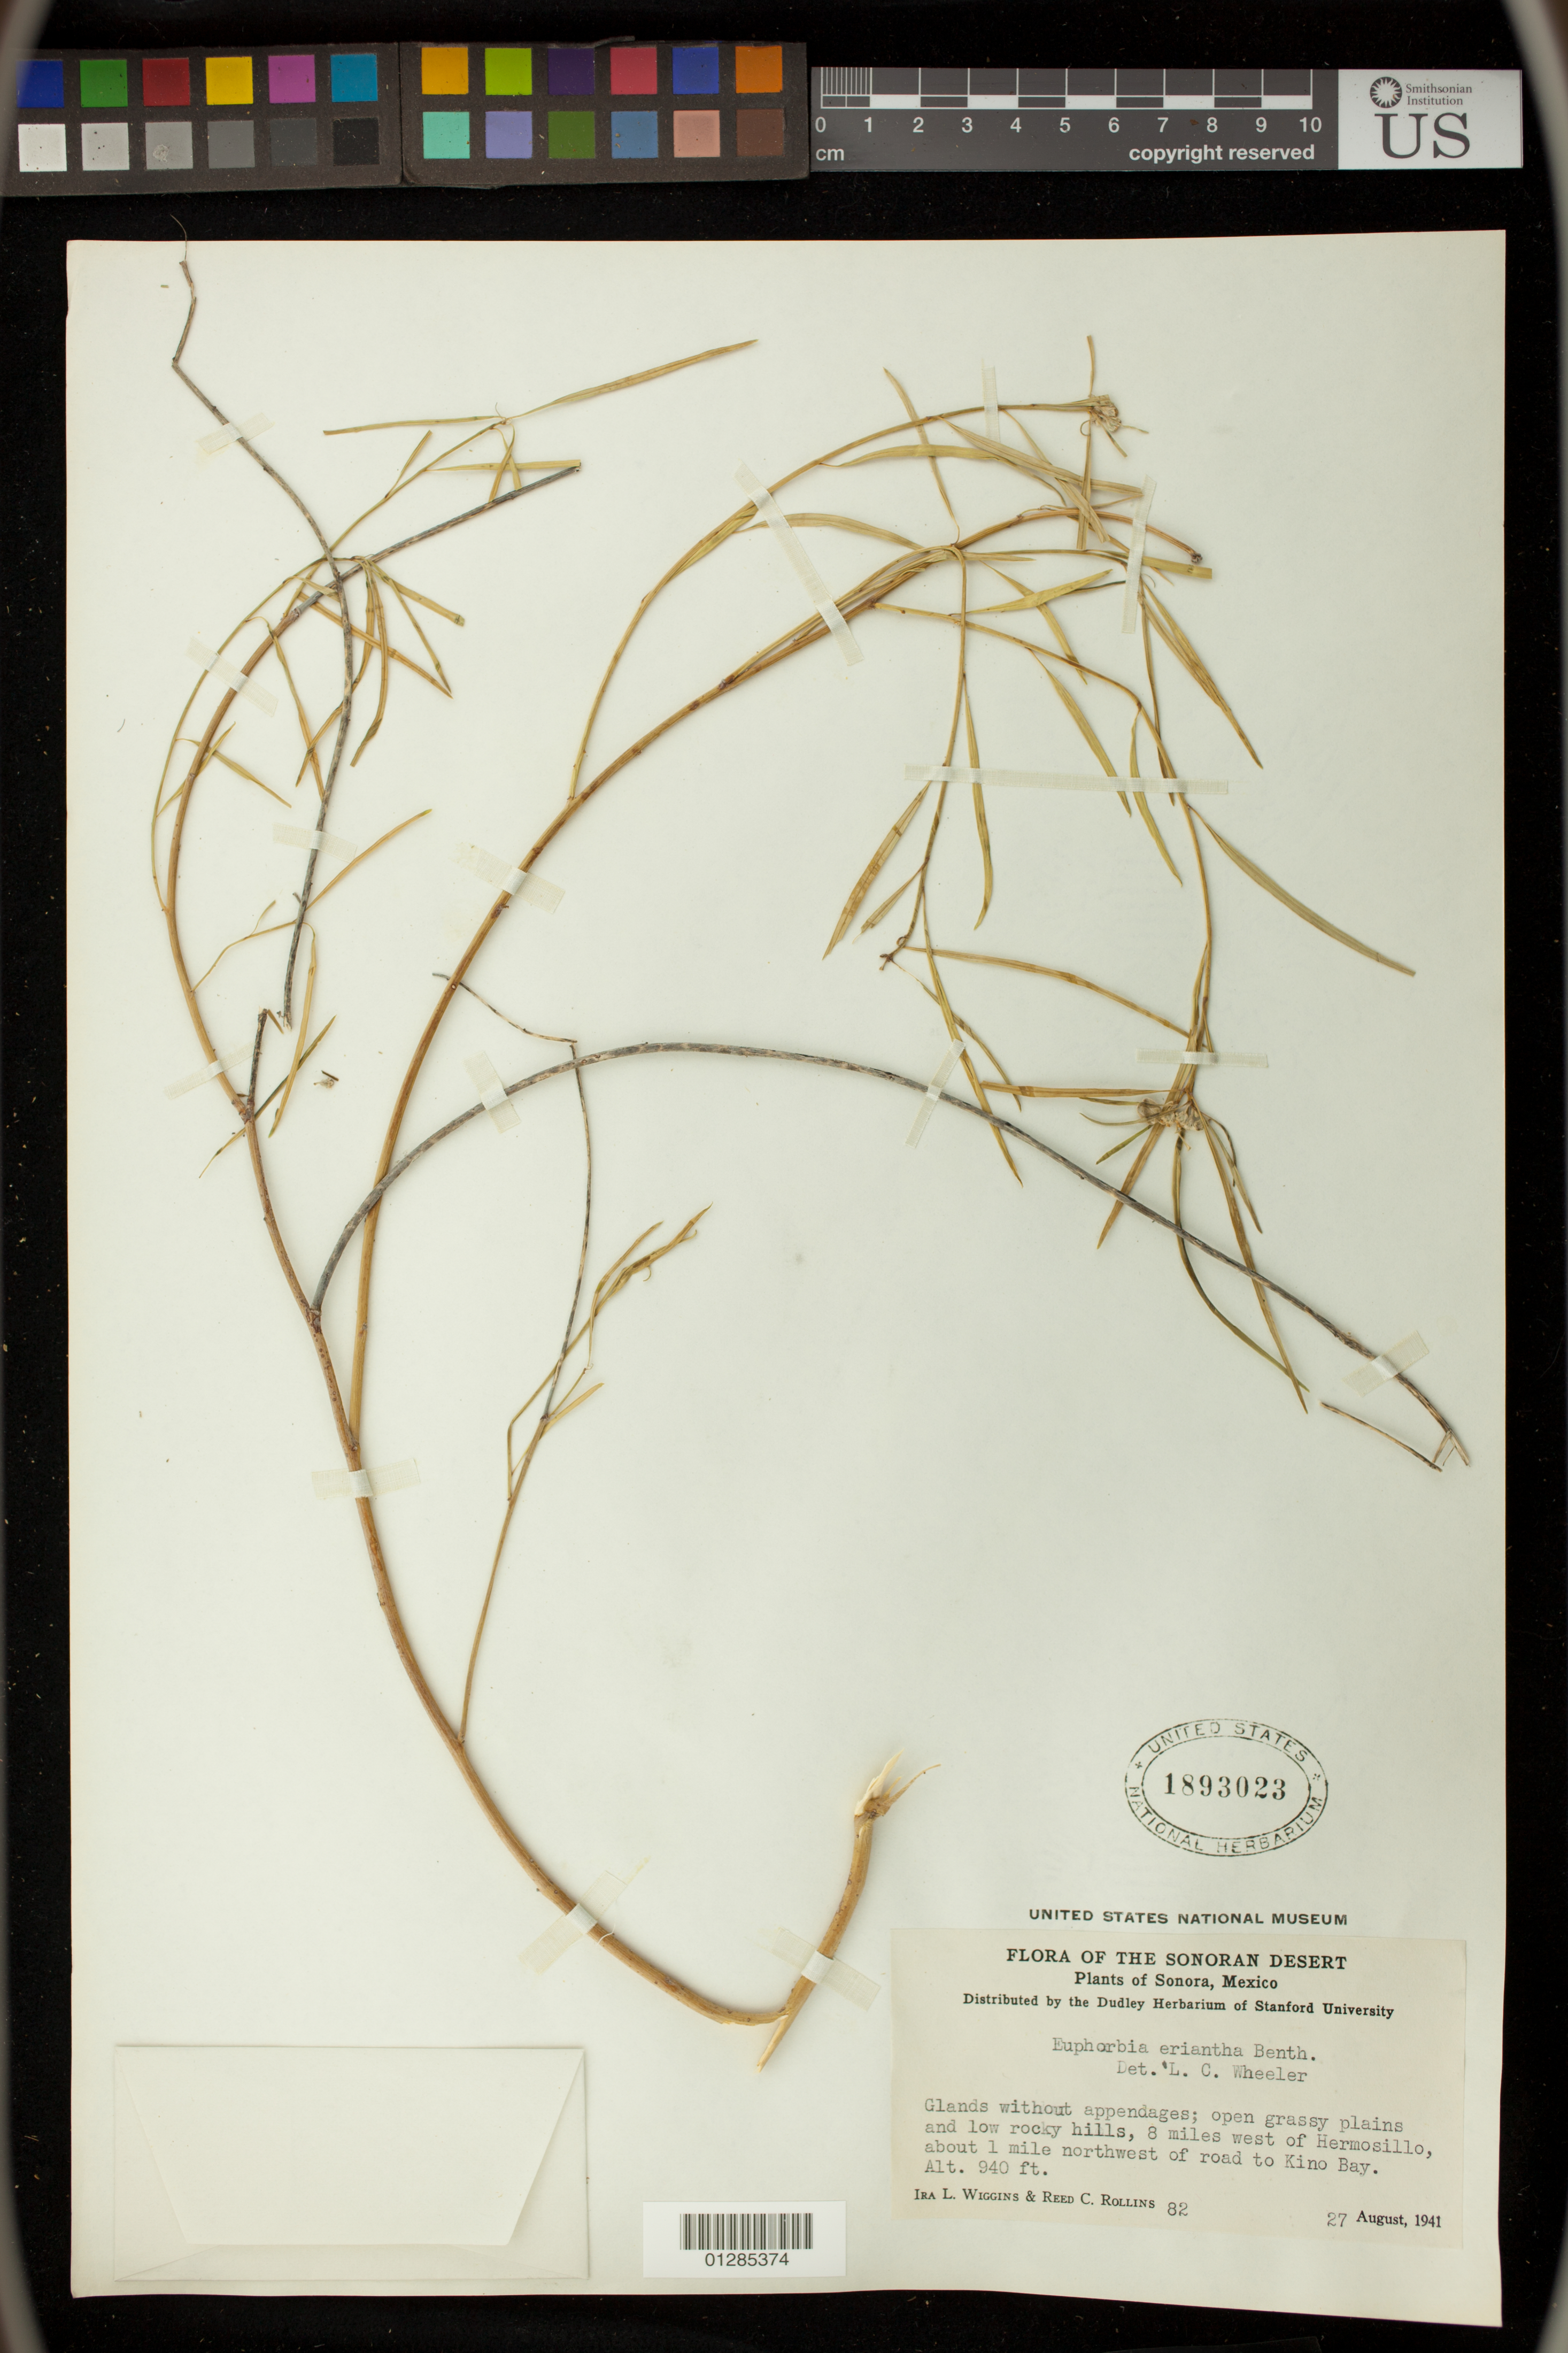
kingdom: Plantae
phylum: Tracheophyta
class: Magnoliopsida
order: Malpighiales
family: Euphorbiaceae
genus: Euphorbia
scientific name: Euphorbia eriantha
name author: Benth.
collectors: I. L. Wiggins & R. C. Rollins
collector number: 82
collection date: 1941-08-27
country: Mexico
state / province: Sonora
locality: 8 miles west of Hermosillo, about 1 mile northwest of road to Kino Bay.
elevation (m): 287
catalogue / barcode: US 1893023